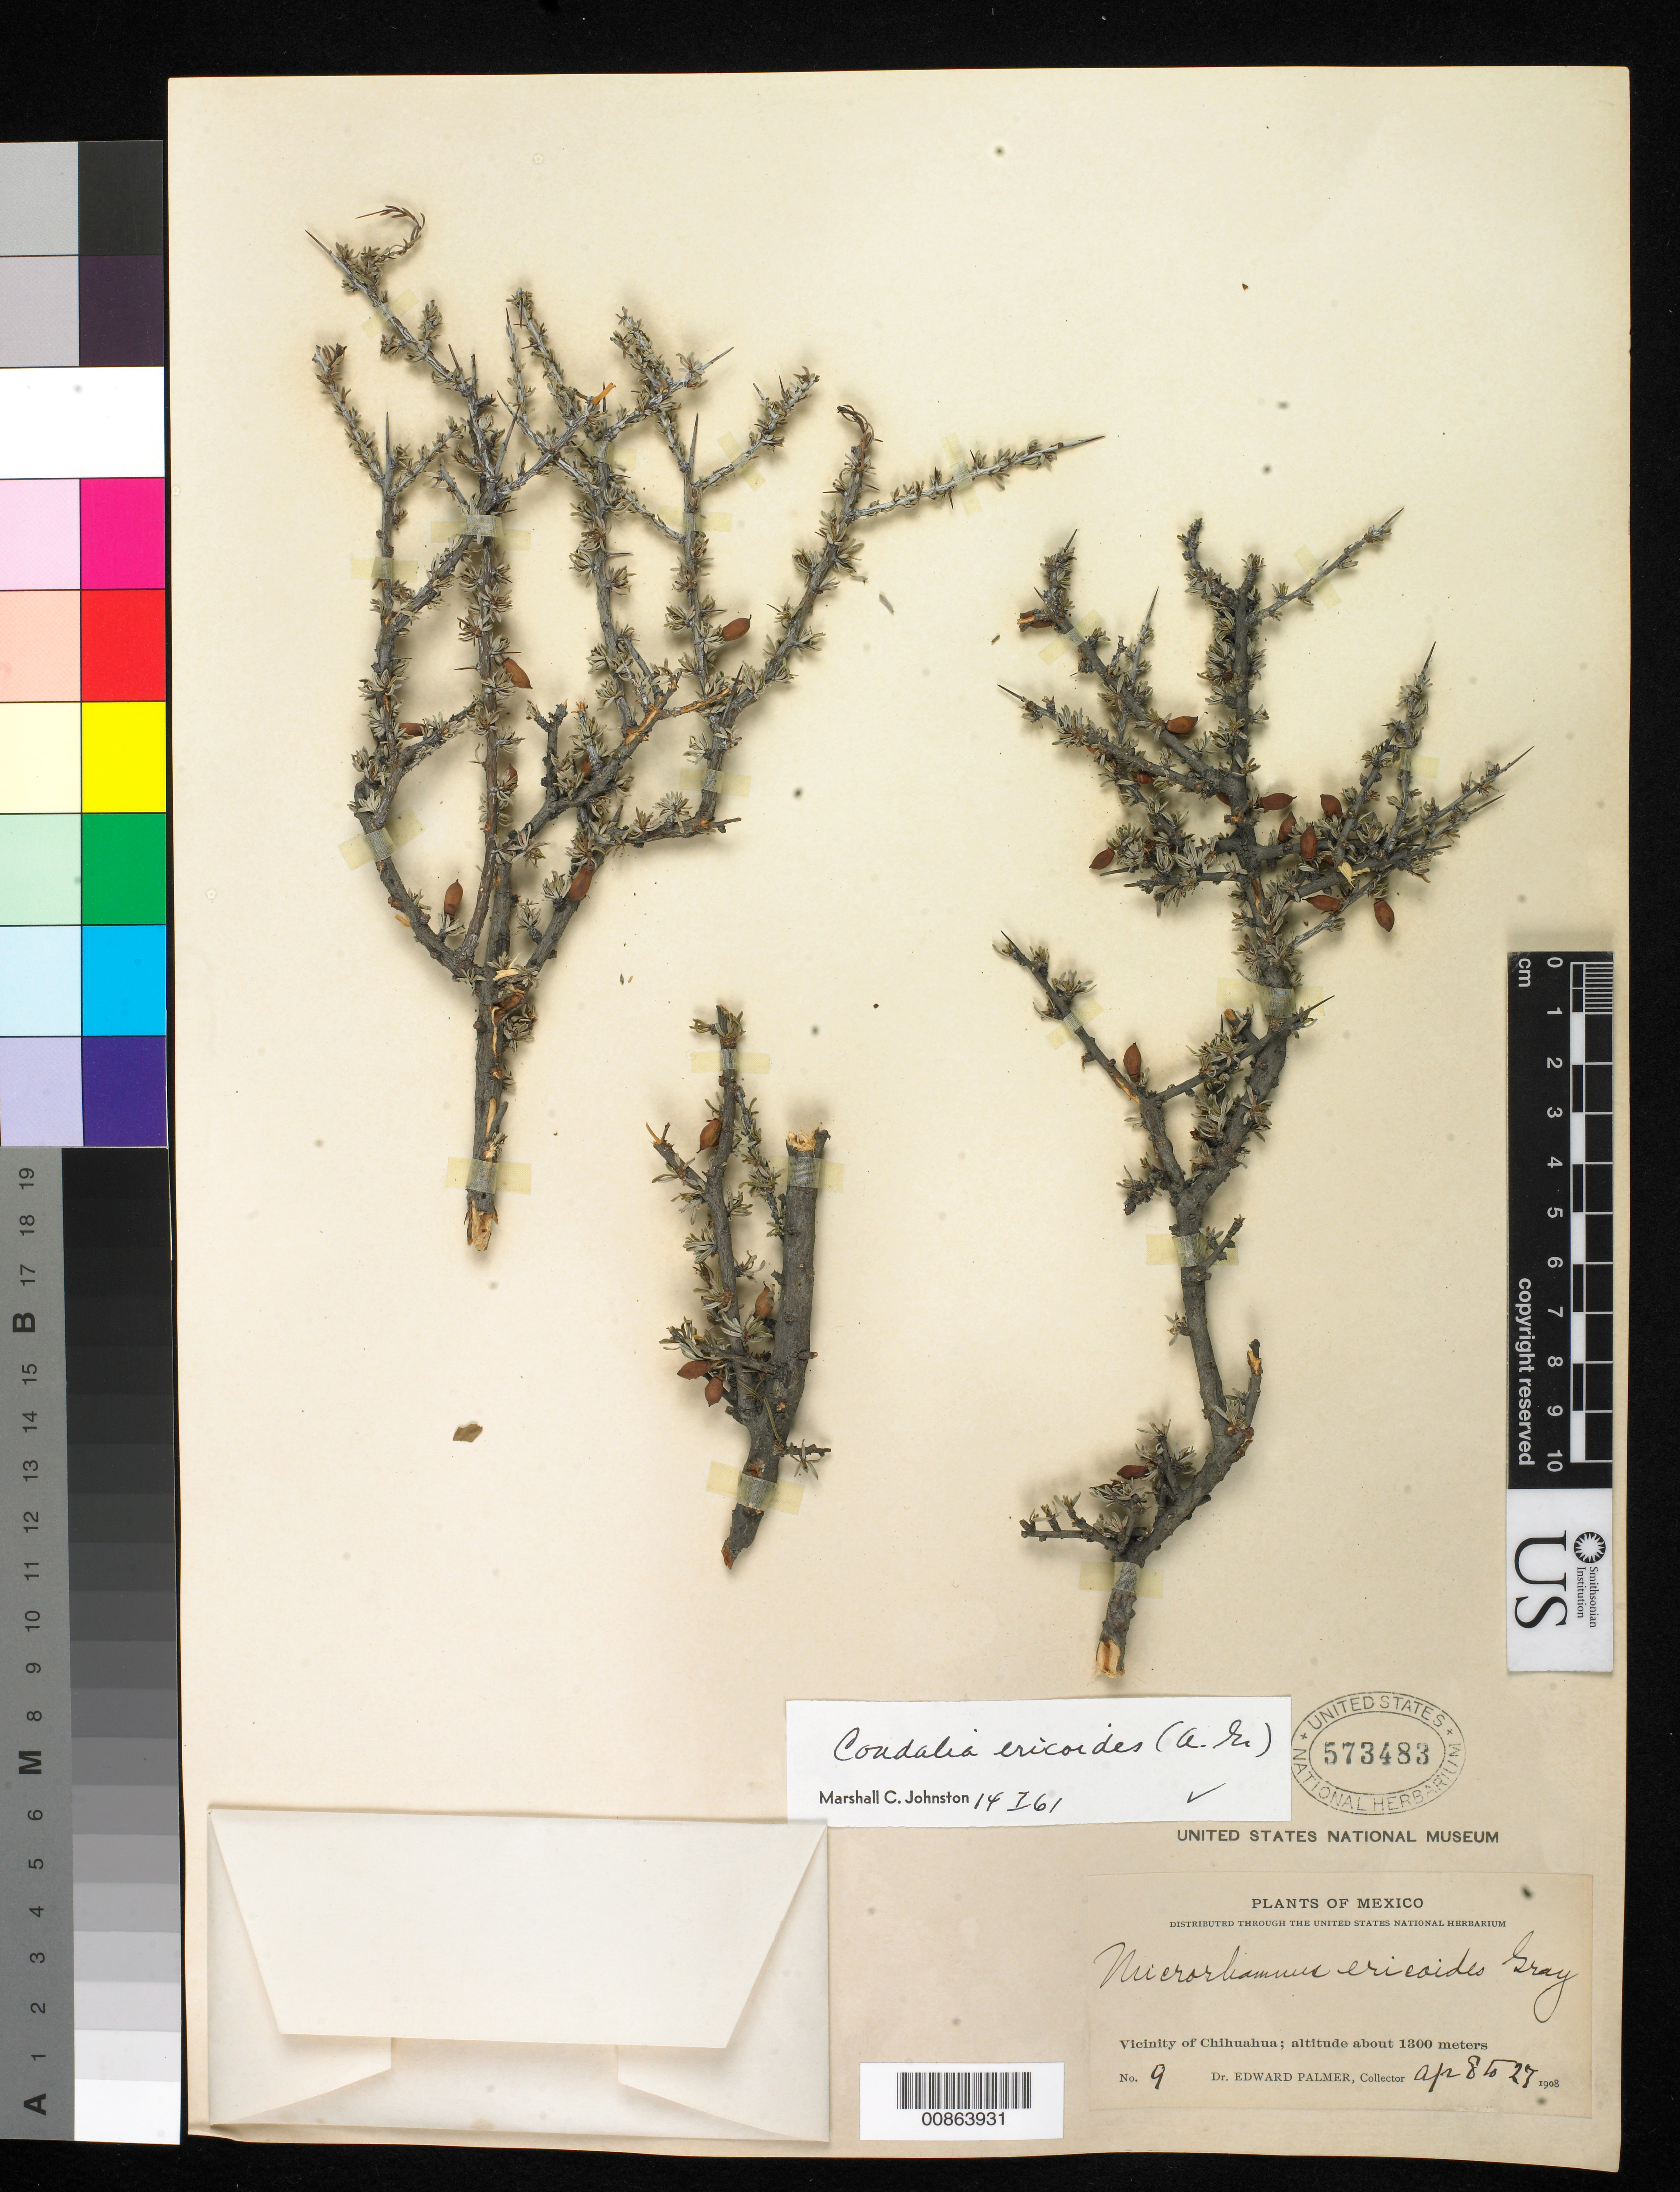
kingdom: Plantae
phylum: Tracheophyta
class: Magnoliopsida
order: Rosales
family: Rhamnaceae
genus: Condalia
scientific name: Condalia ericoides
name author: (A. Gray) M.C. Johnst.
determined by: Johnston, M. C.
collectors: E. Palmer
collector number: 9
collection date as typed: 08 Apr 1908 to 27 Apr 1908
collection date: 1908-04-08/1908-04-27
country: Mexico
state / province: Chihuahua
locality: Vicinity of Chihuahua.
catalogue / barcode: US 573483